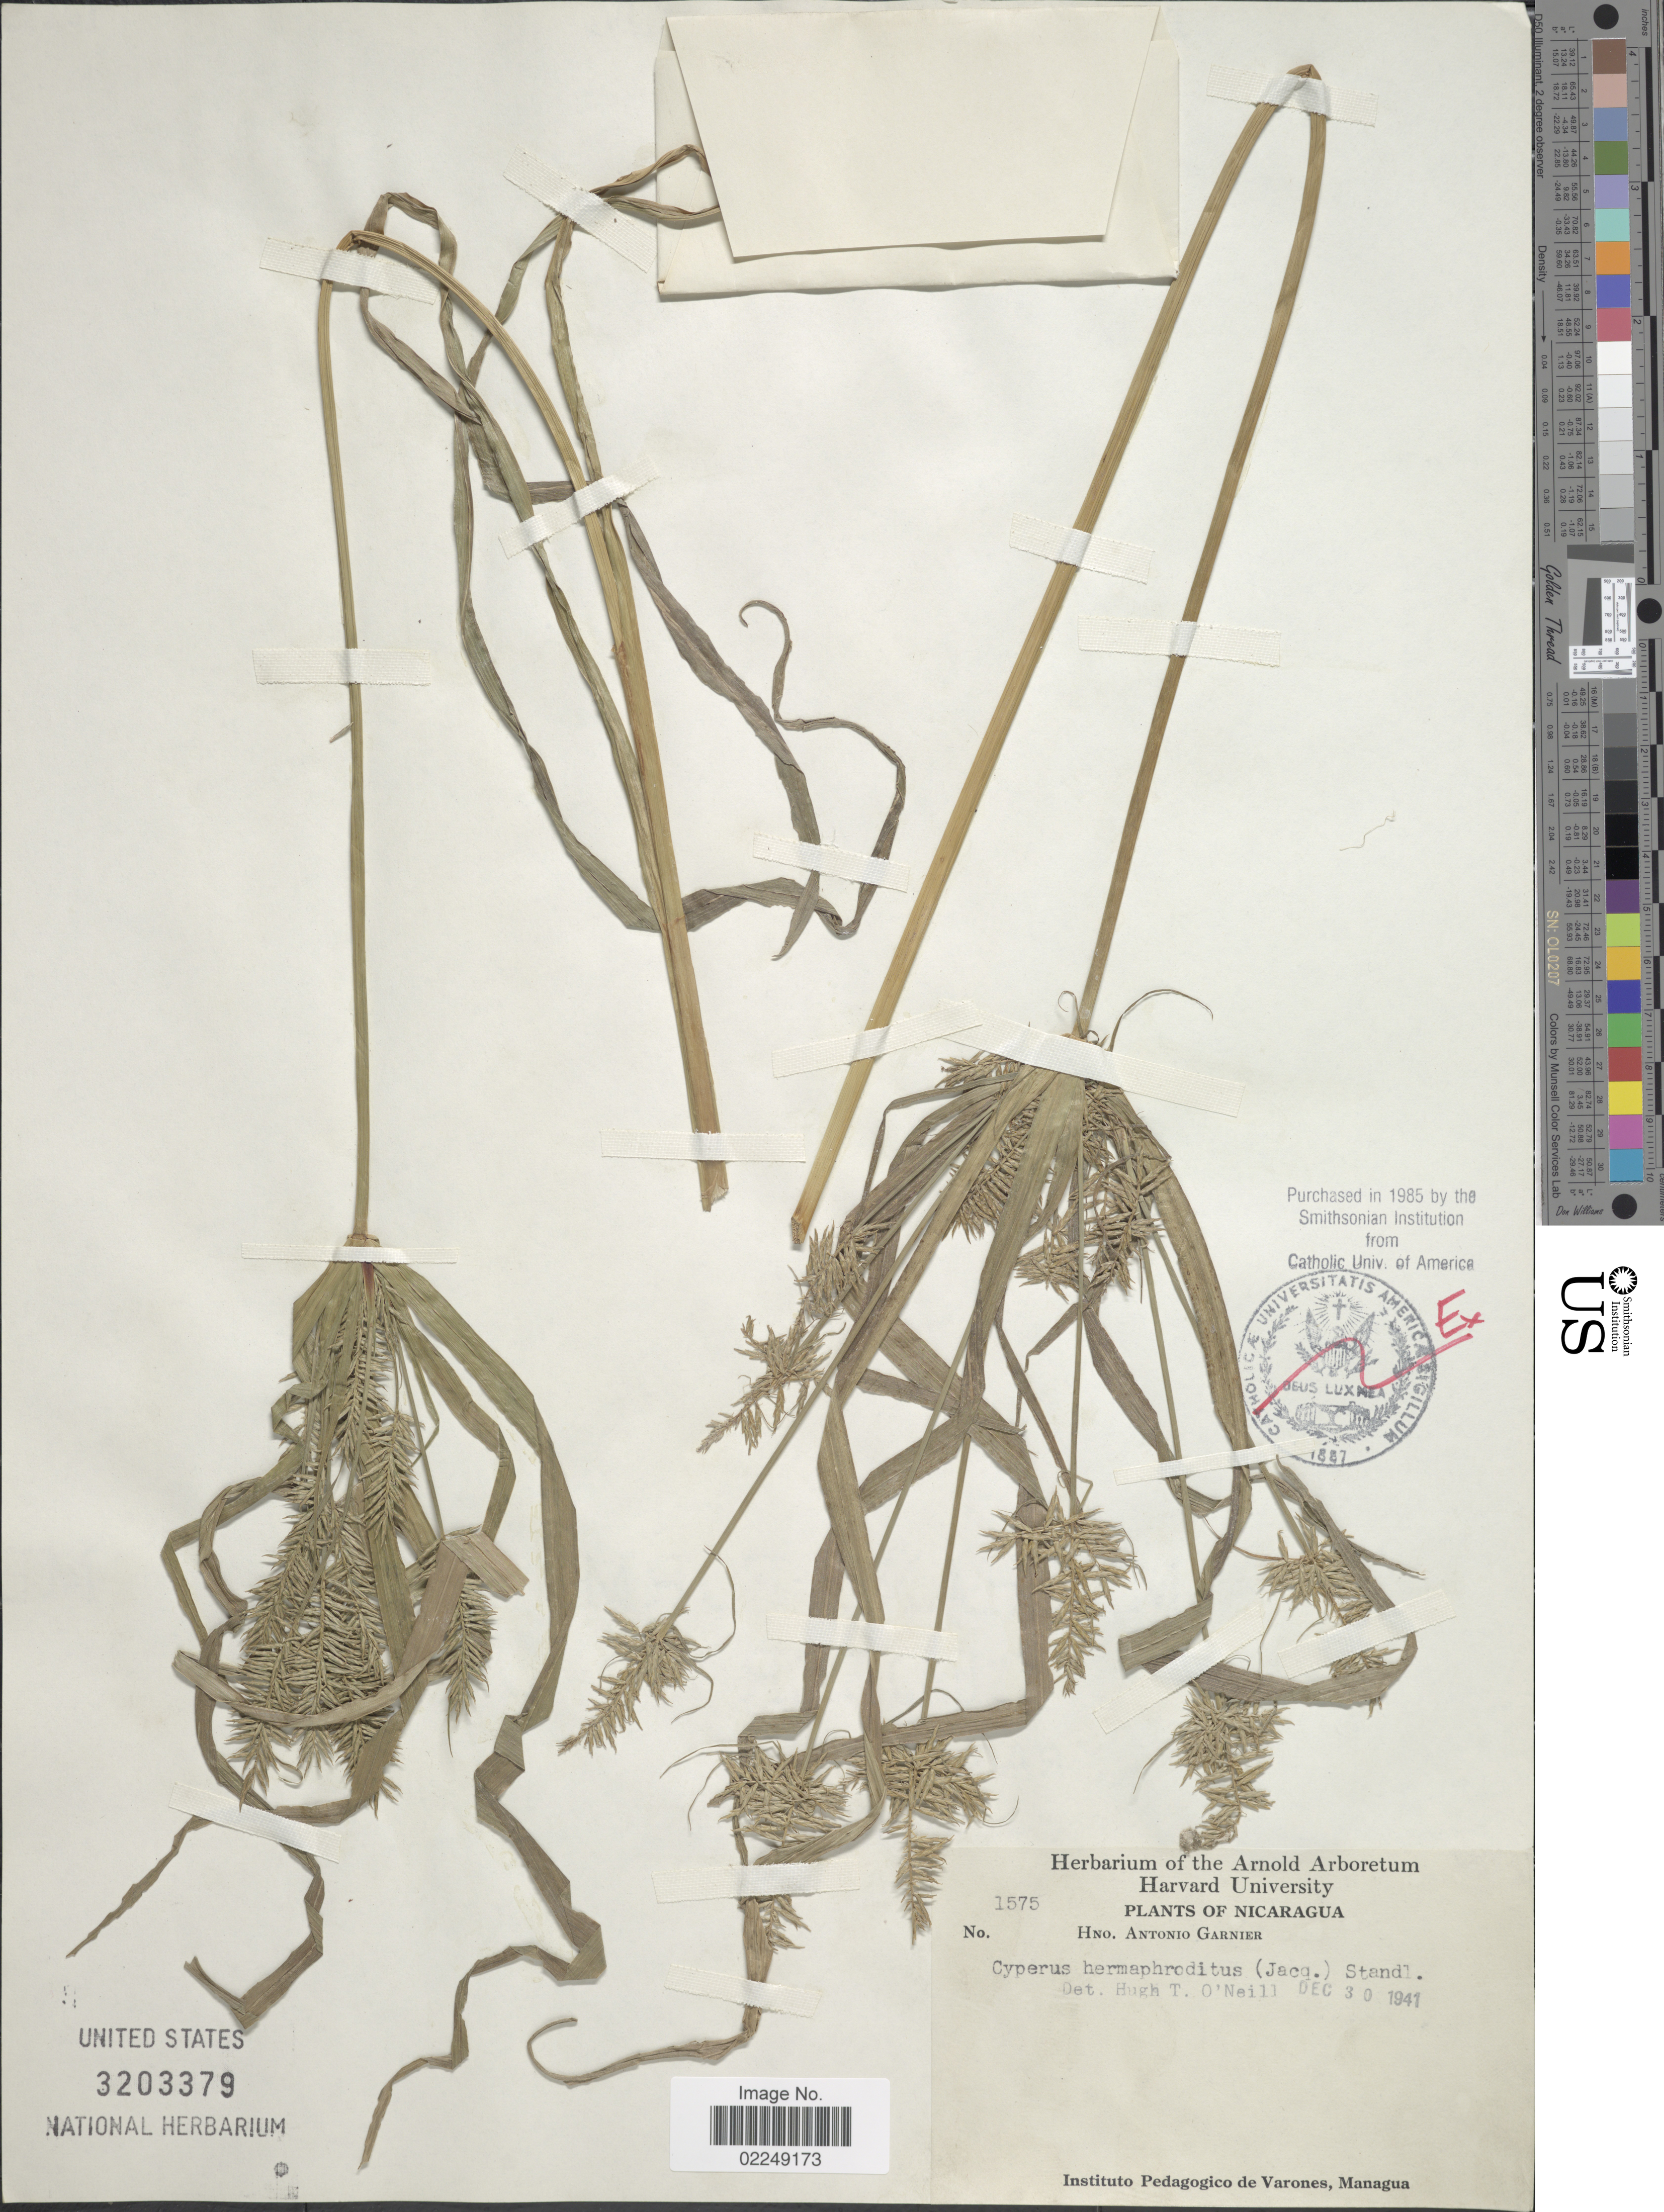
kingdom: Plantae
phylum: Tracheophyta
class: Liliopsida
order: Poales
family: Cyperaceae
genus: Cyperus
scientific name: Cyperus hermaphroditus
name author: (Jacq.) Standl.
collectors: Bro. A. Garnier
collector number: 1575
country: Nicaragua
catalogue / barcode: US 3203379